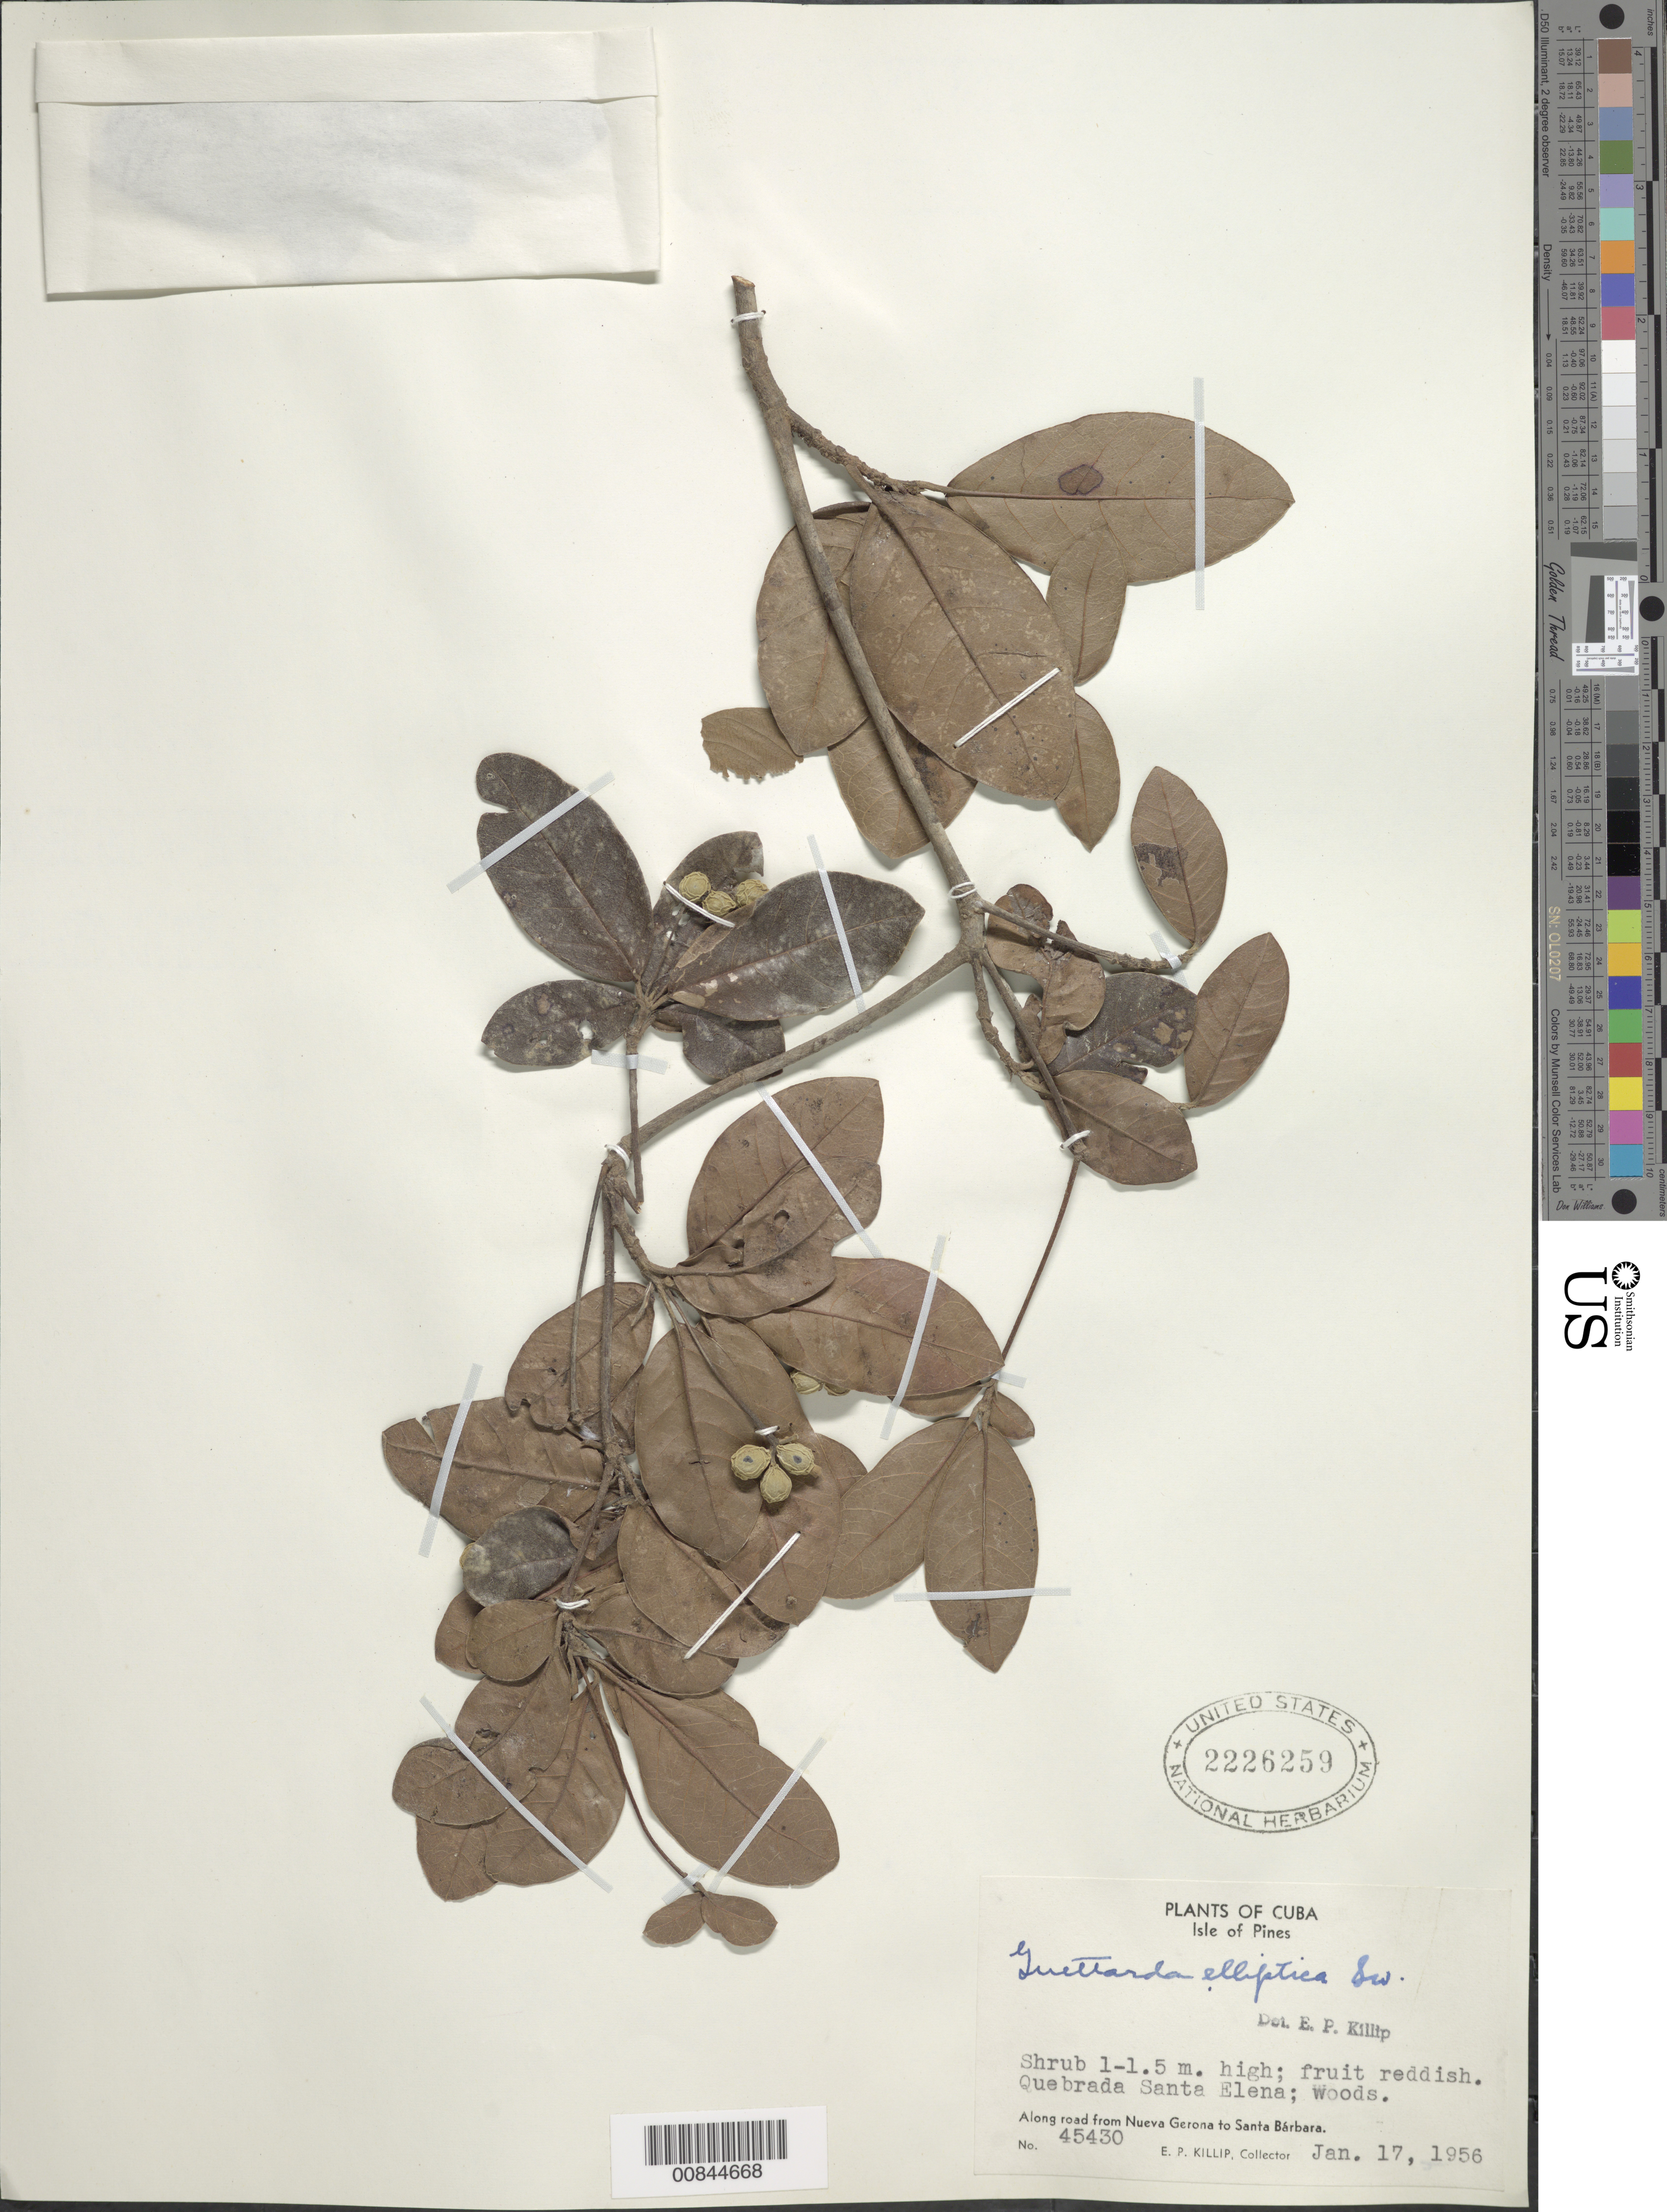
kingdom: Plantae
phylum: Tracheophyta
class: Magnoliopsida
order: Gentianales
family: Rubiaceae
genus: Guettarda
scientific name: Guettarda elliptica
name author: Sw.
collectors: E. P. Killip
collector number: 45430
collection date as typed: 17 Jan 1956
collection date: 1956-01-17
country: Cuba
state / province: Isla de La Juventud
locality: Along road from Quebrada Gerona to Santa Bárbara. Quebrada Santa Elena.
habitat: Woods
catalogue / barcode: US 2226259